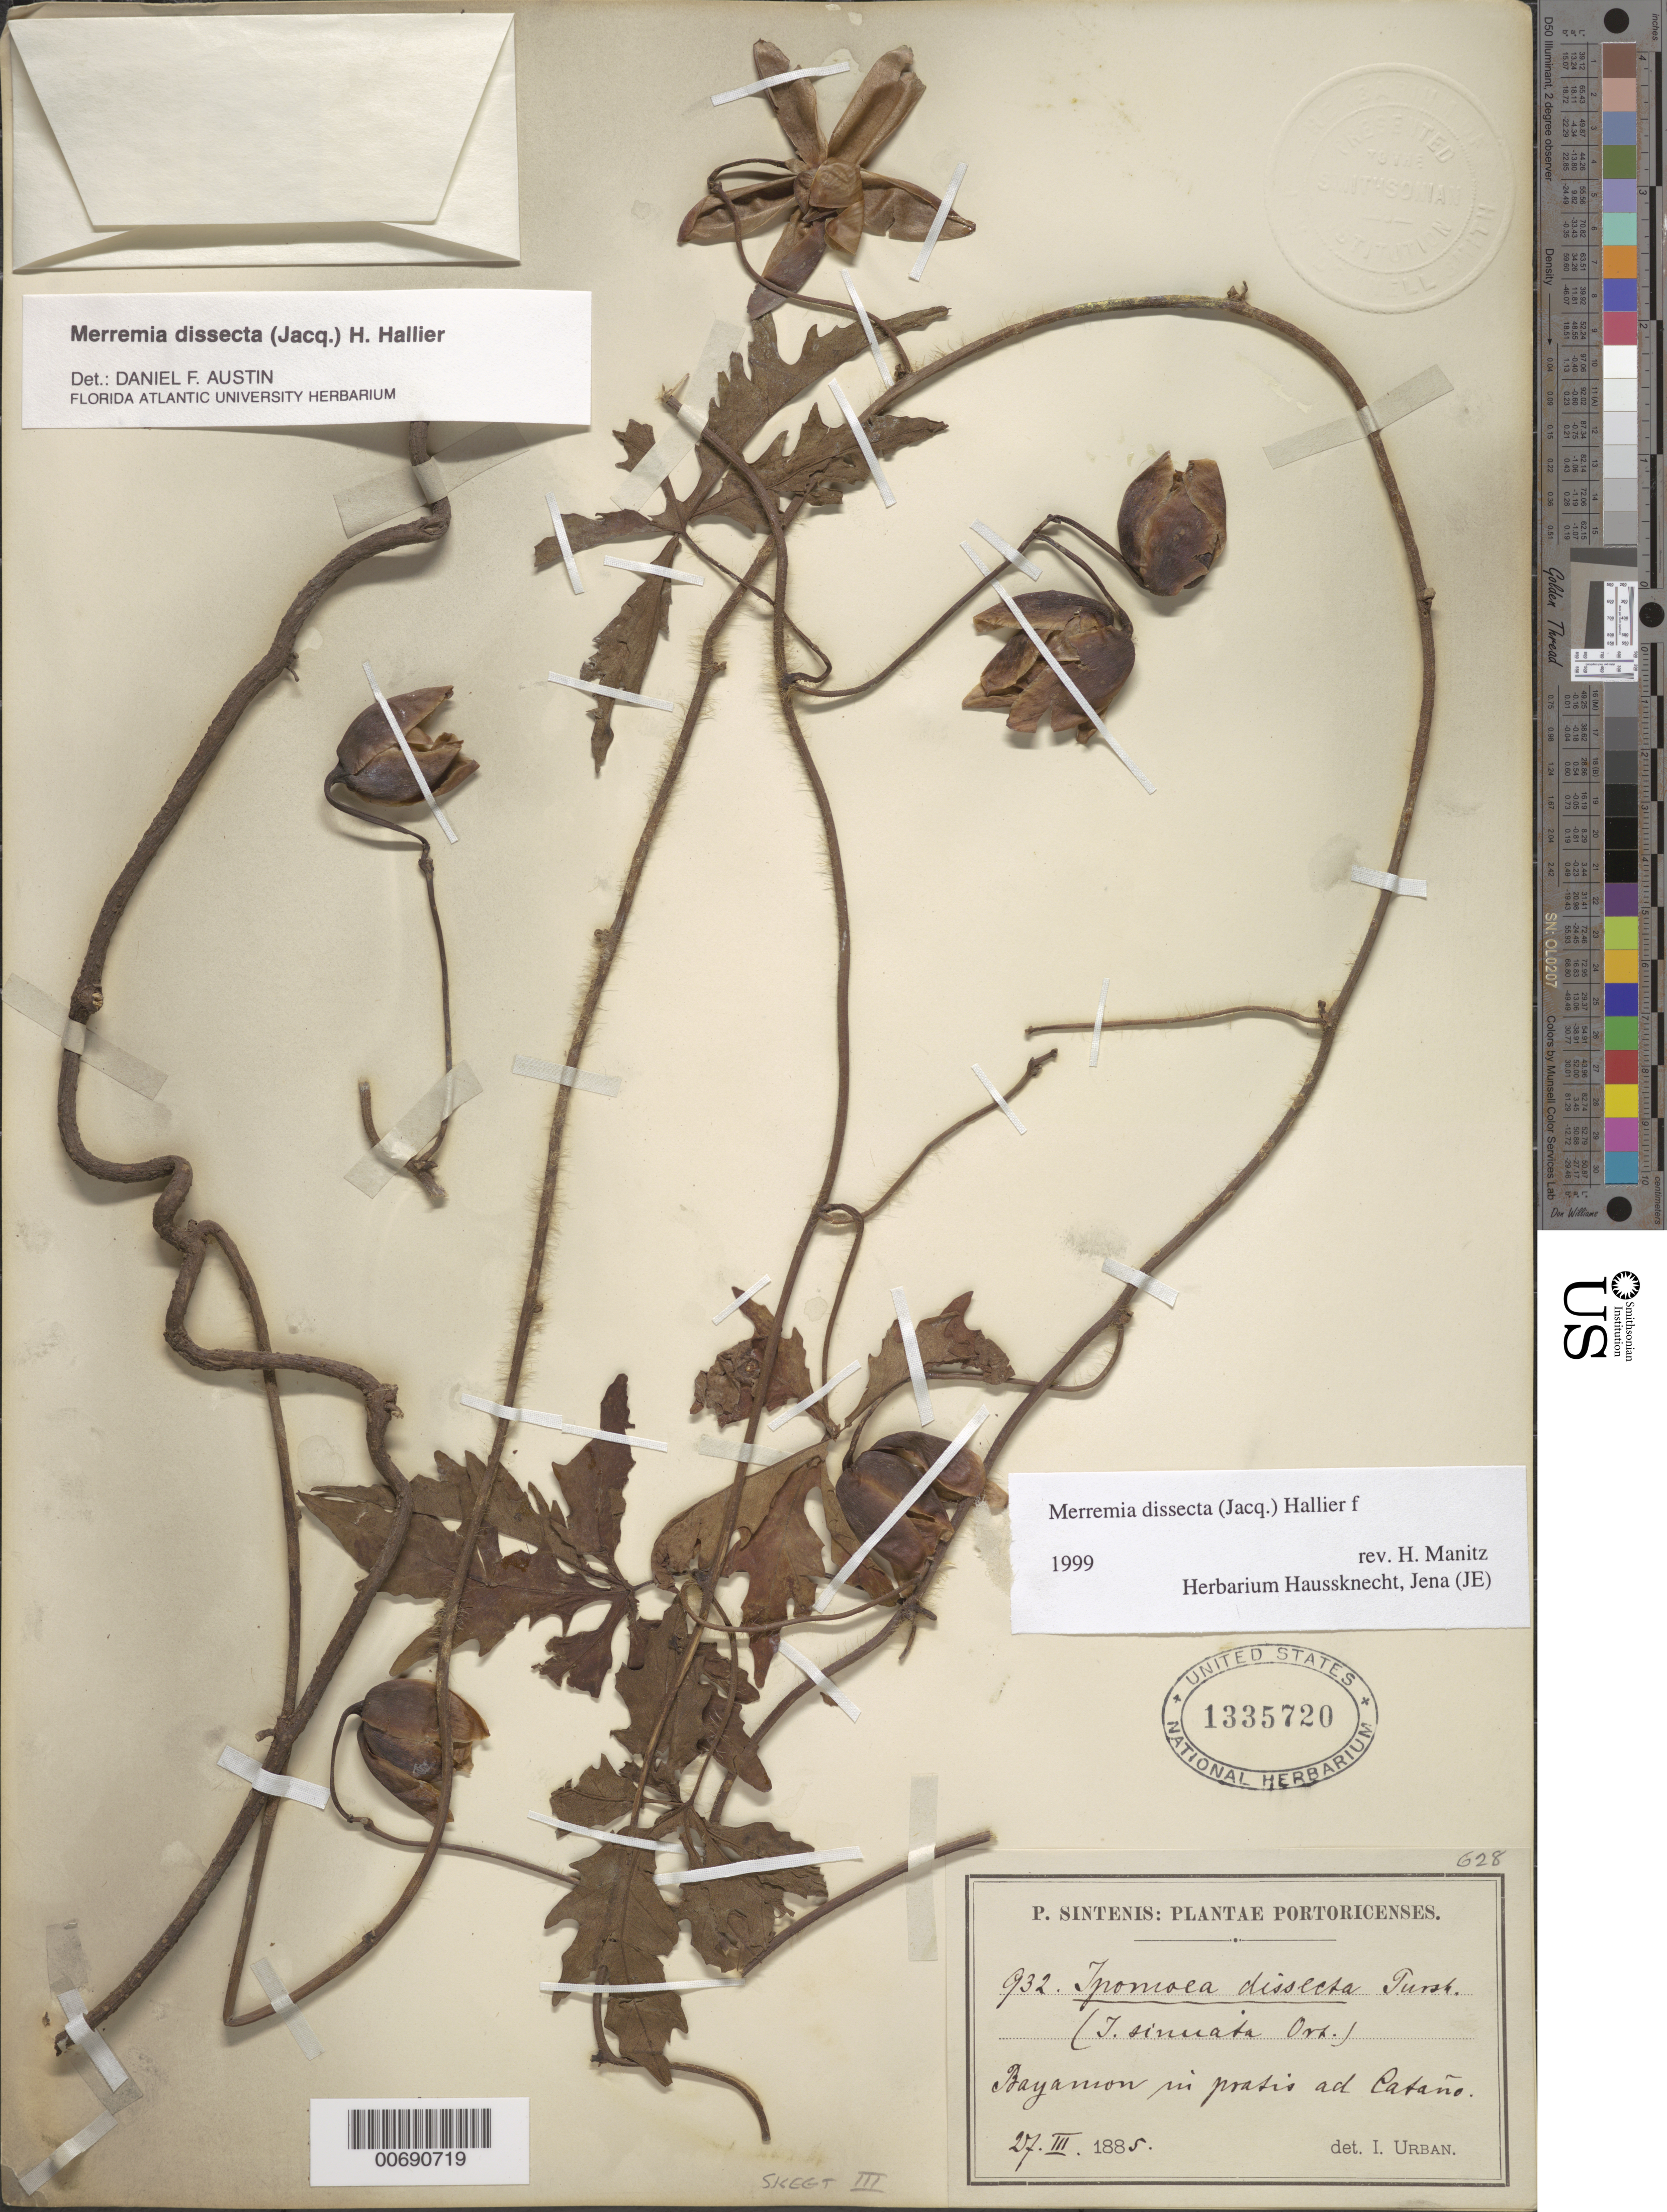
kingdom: Plantae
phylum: Tracheophyta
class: Magnoliopsida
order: Solanales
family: Convolvulaceae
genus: Distimake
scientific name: Distimake dissectus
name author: (Jacq.) A. R. Simões & Staples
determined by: Strong, Mark T., (BOT), Smithsonian Institution - National Museum of Natural History (UNITED STATES)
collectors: P. Sintenis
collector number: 932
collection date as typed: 27 Mar 1885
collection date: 1885-03-27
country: Puerto Rico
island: Greater Antilles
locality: Bayamon.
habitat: in pratis ad Catano.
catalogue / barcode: US 1335720